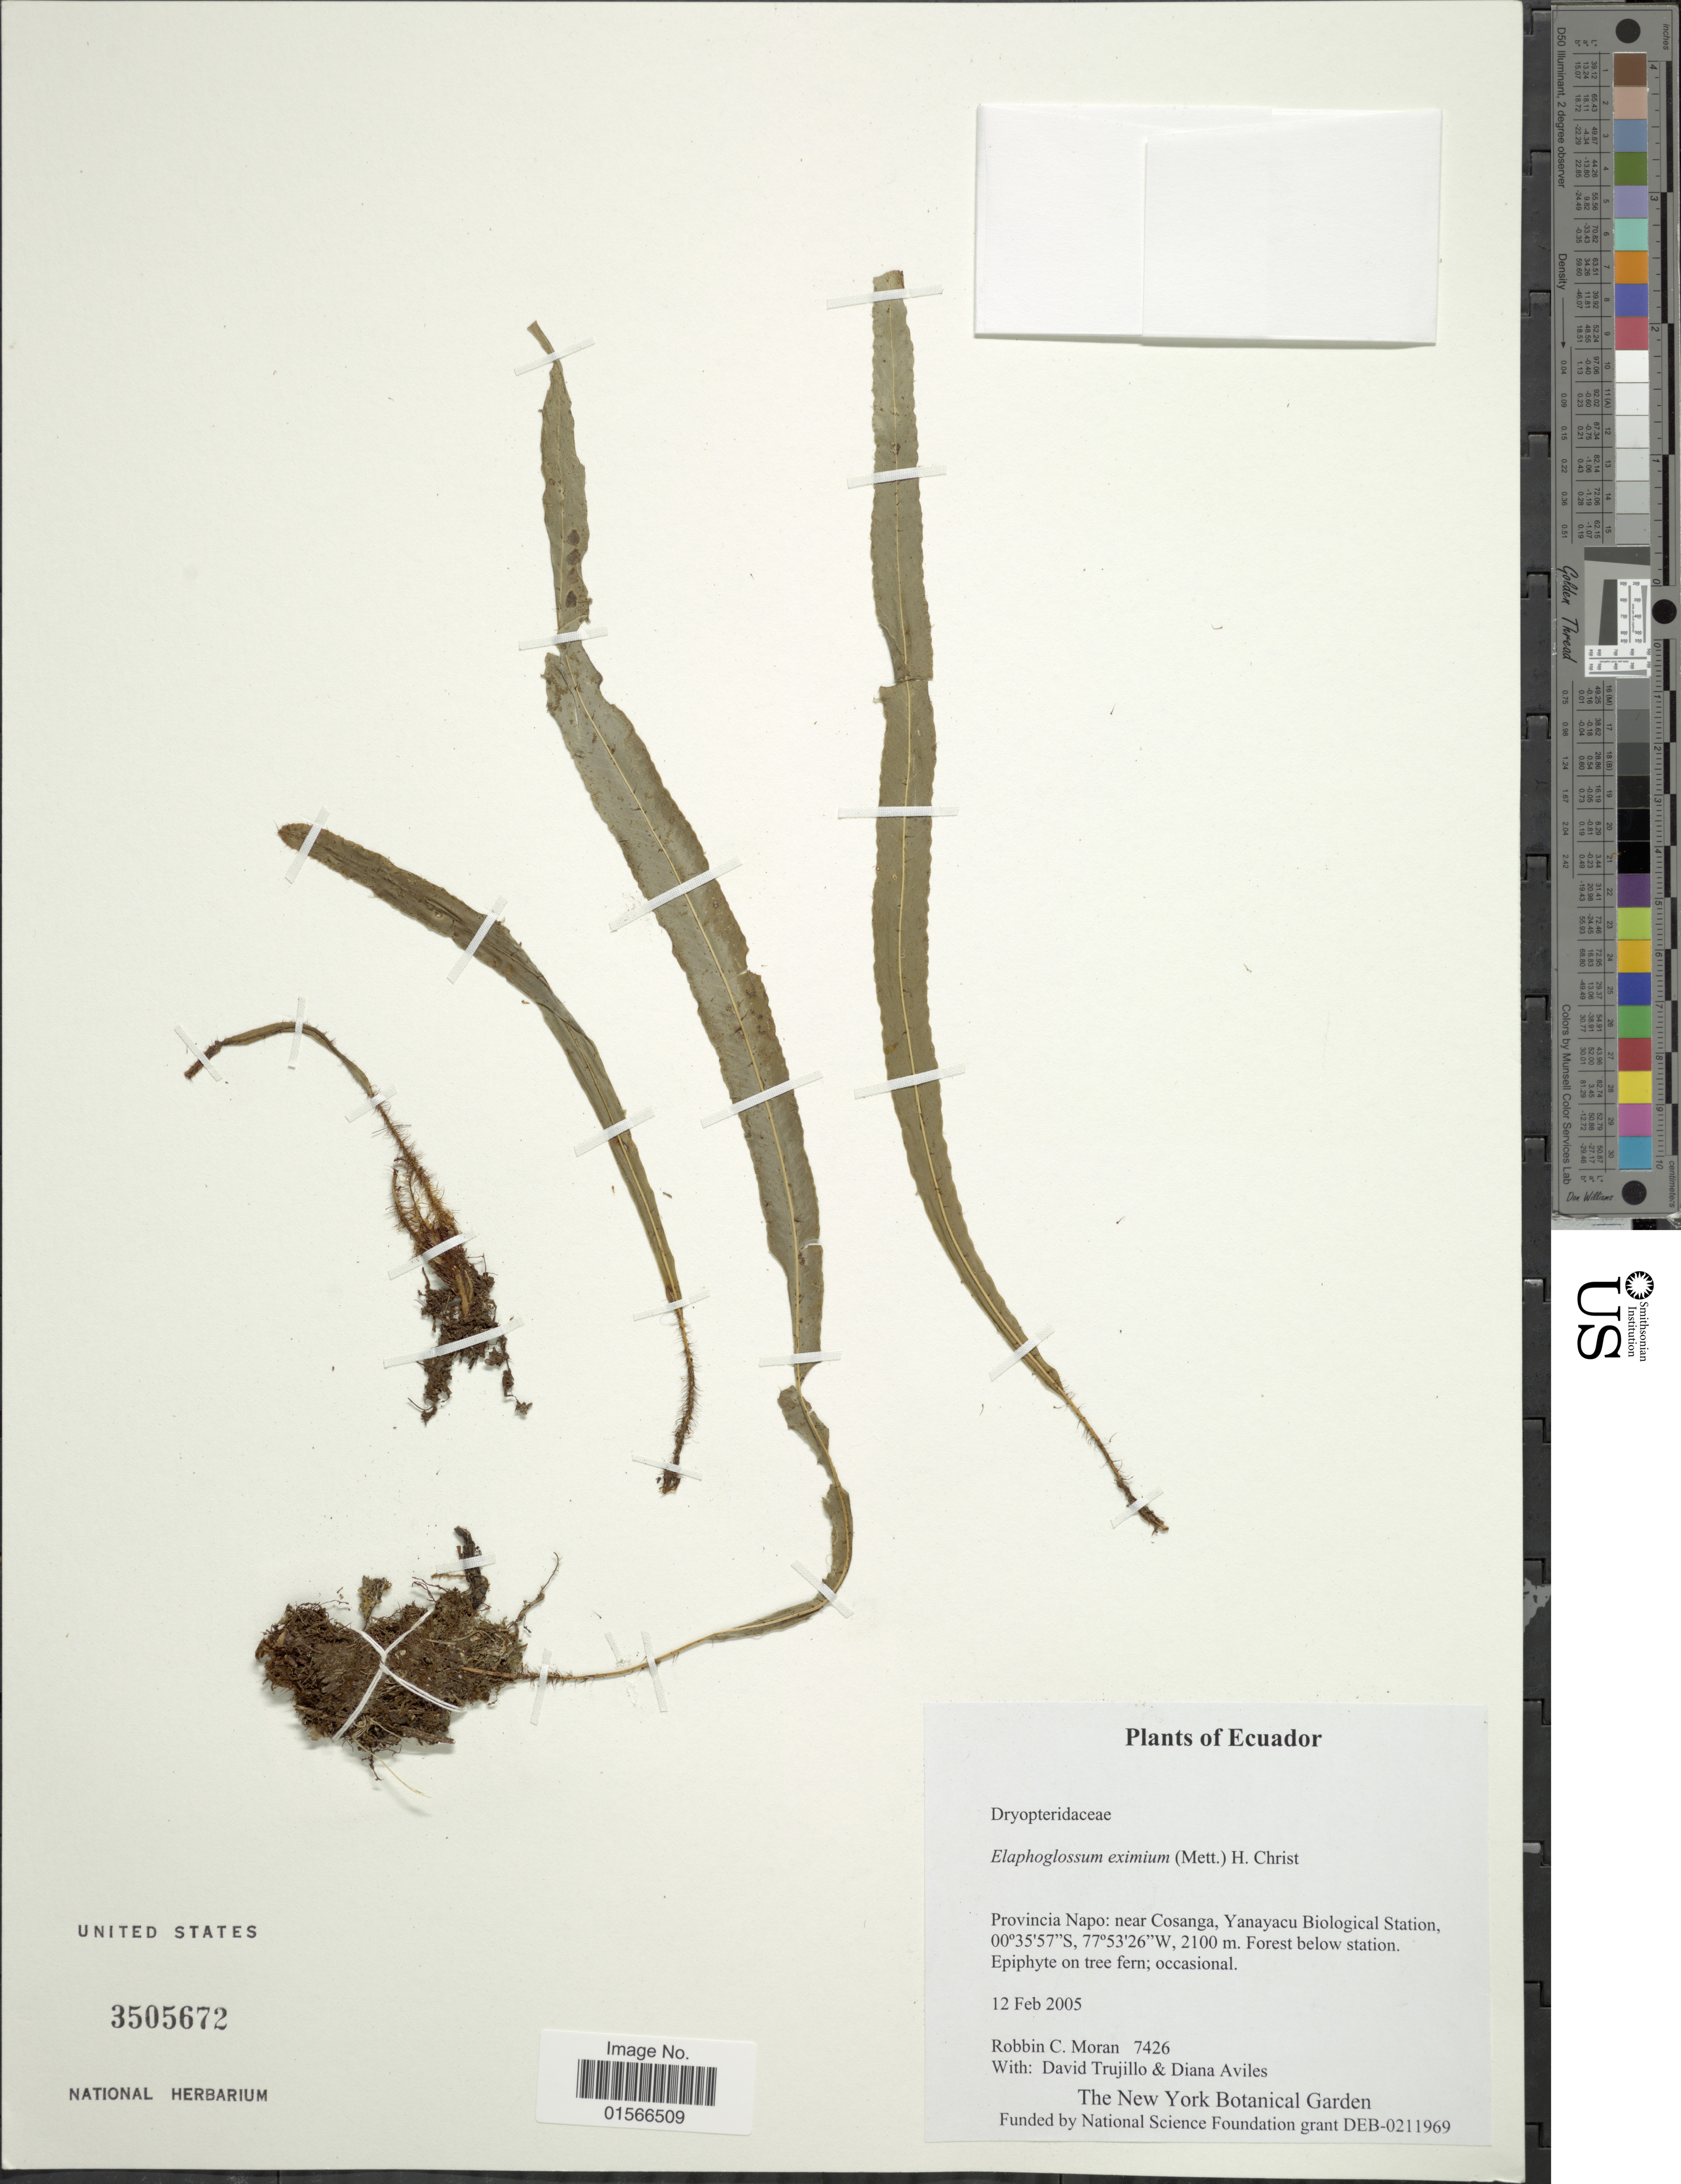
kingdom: Plantae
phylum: Tracheophyta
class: Polypodiopsida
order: Polypodiales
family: Dryopteridaceae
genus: Elaphoglossum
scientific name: Elaphoglossum eximium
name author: (Mett.) Christ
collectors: R. C. Moran, D. Trujillo & D. Aviles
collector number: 7426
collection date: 2005-02-12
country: Ecuador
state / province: Napo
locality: Near Cosanga, Yanayacu Biological Station, Forest below station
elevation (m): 2100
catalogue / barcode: US 3505672